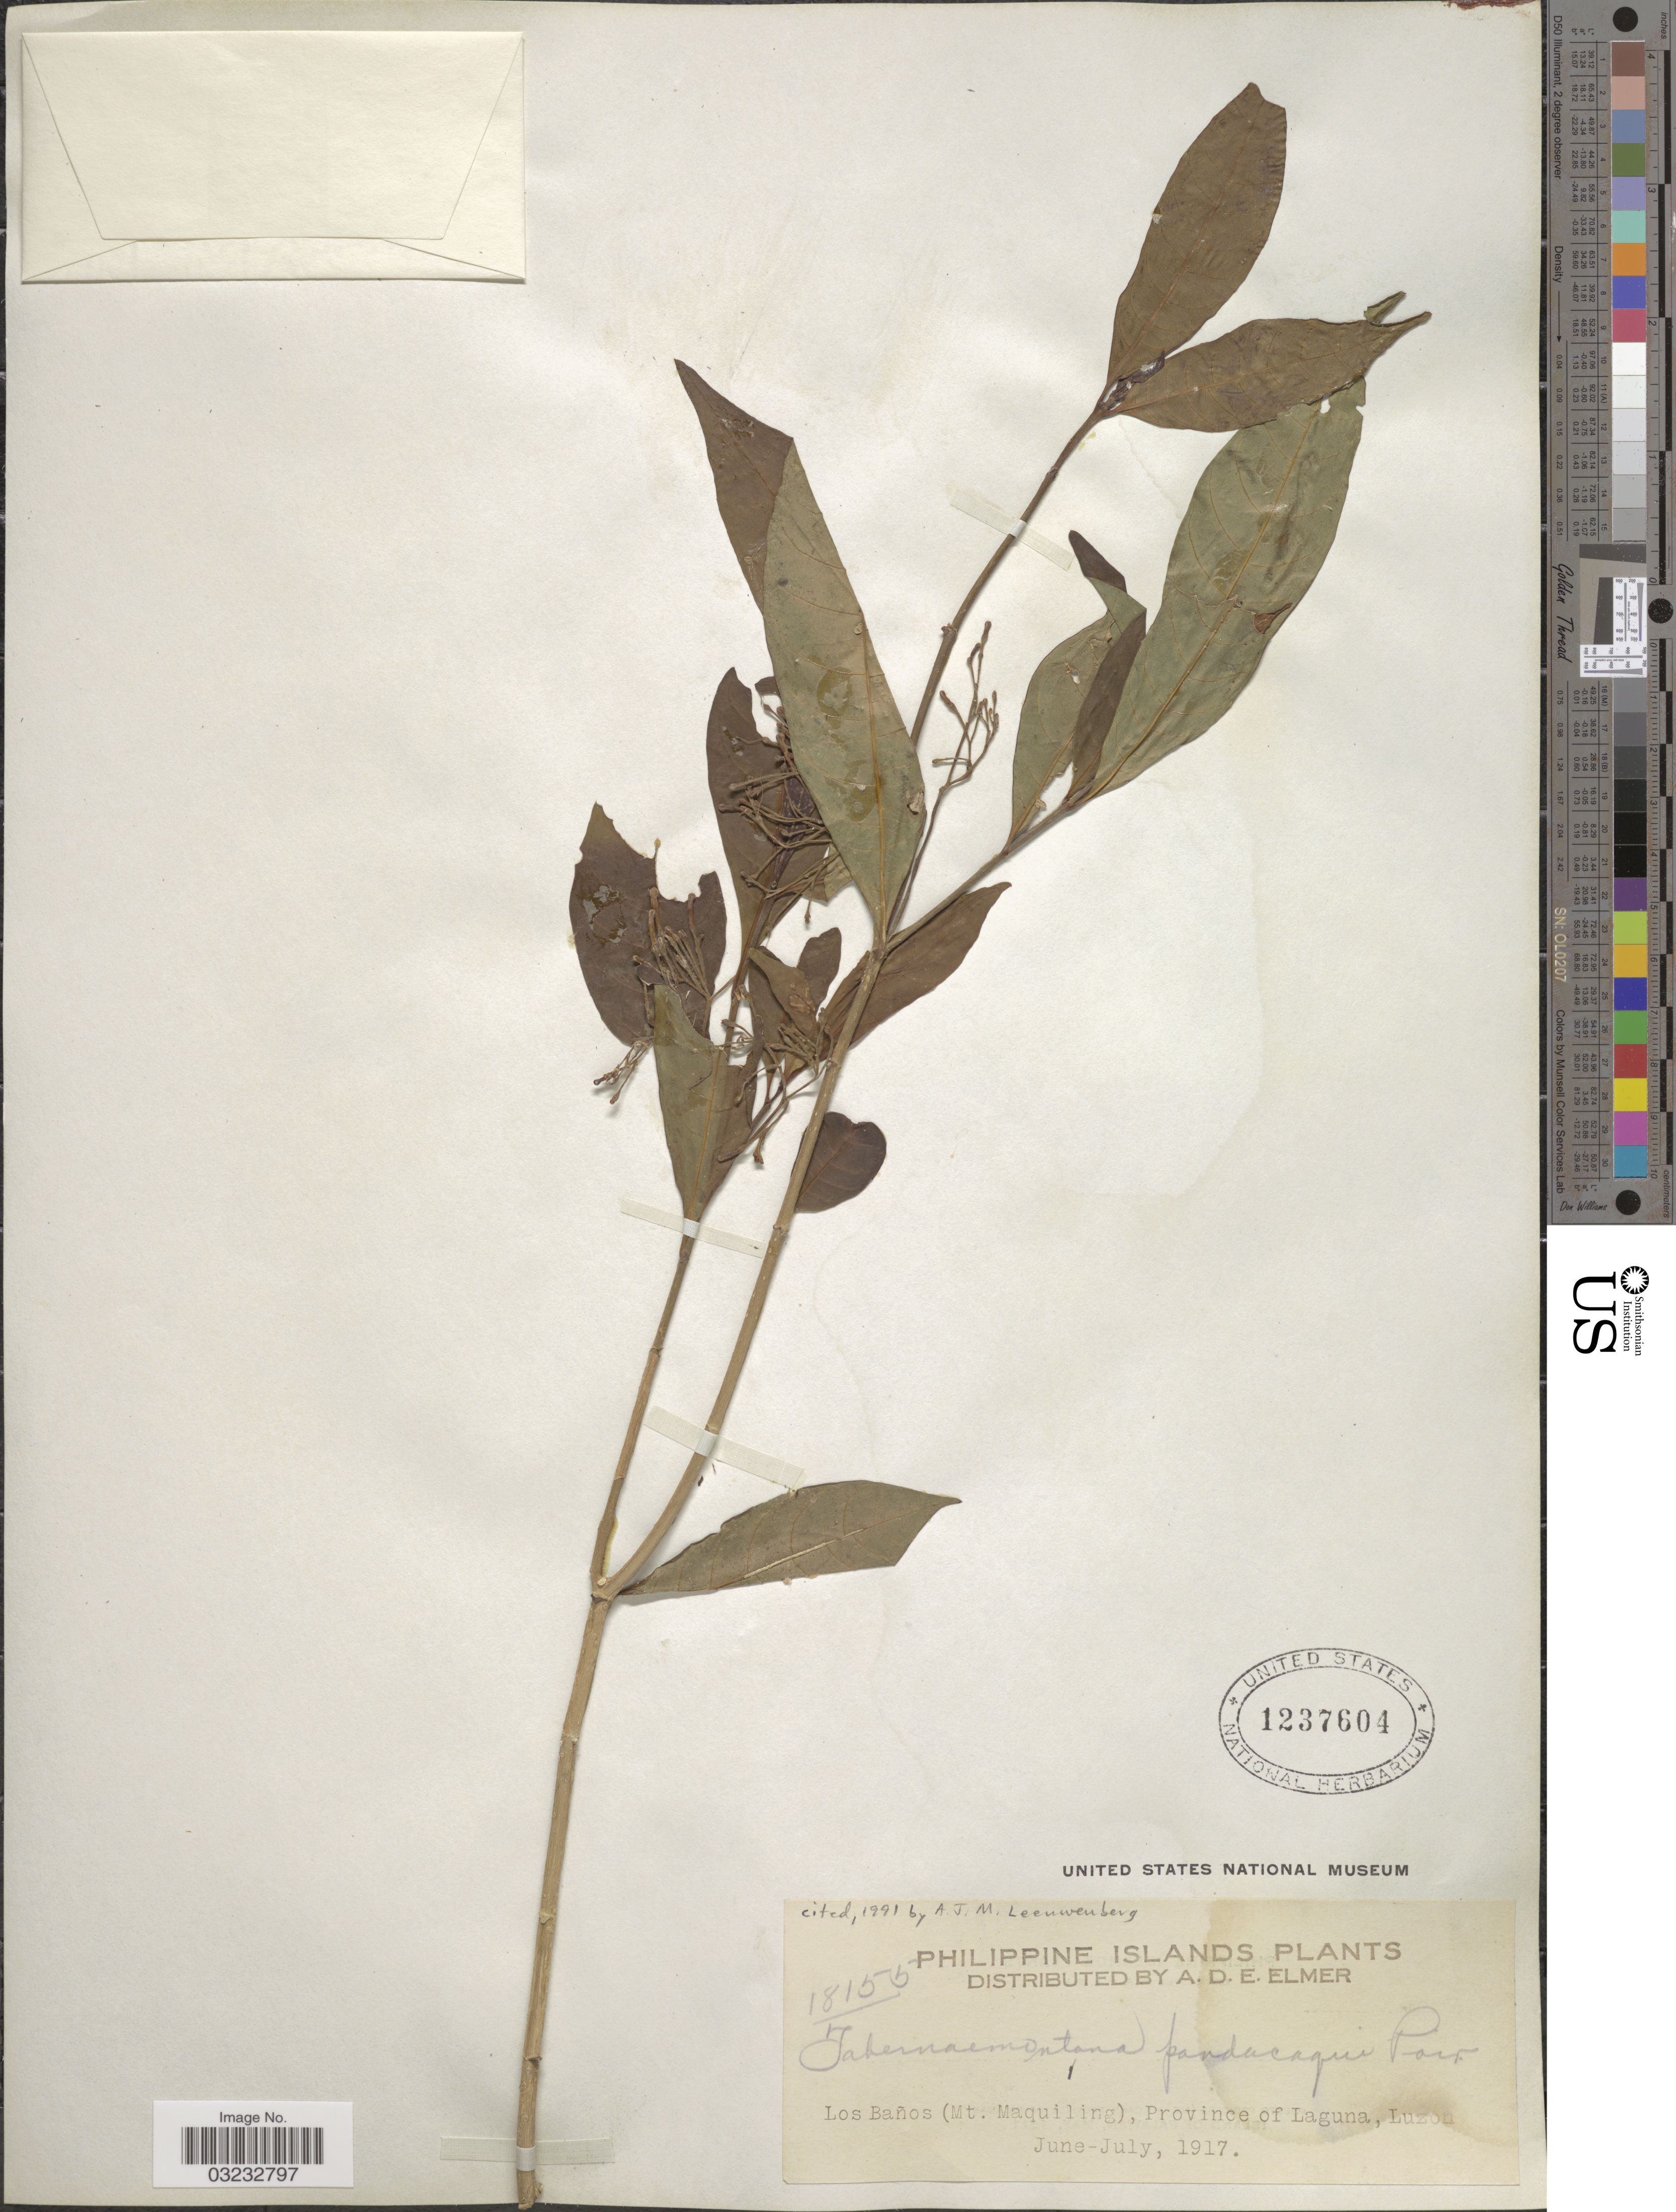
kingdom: Plantae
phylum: Tracheophyta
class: Magnoliopsida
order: Gentianales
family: Apocynaceae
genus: Tabernaemontana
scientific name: Tabernaemontana pandacaqui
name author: Poir.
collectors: A. D. E. Elmer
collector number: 18155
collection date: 1917-06/1917-07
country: Philippines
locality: Philippine Islands. Los Baños (Mt. Maquiling), Province of Laguna, Luzon.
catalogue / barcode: US 1237604